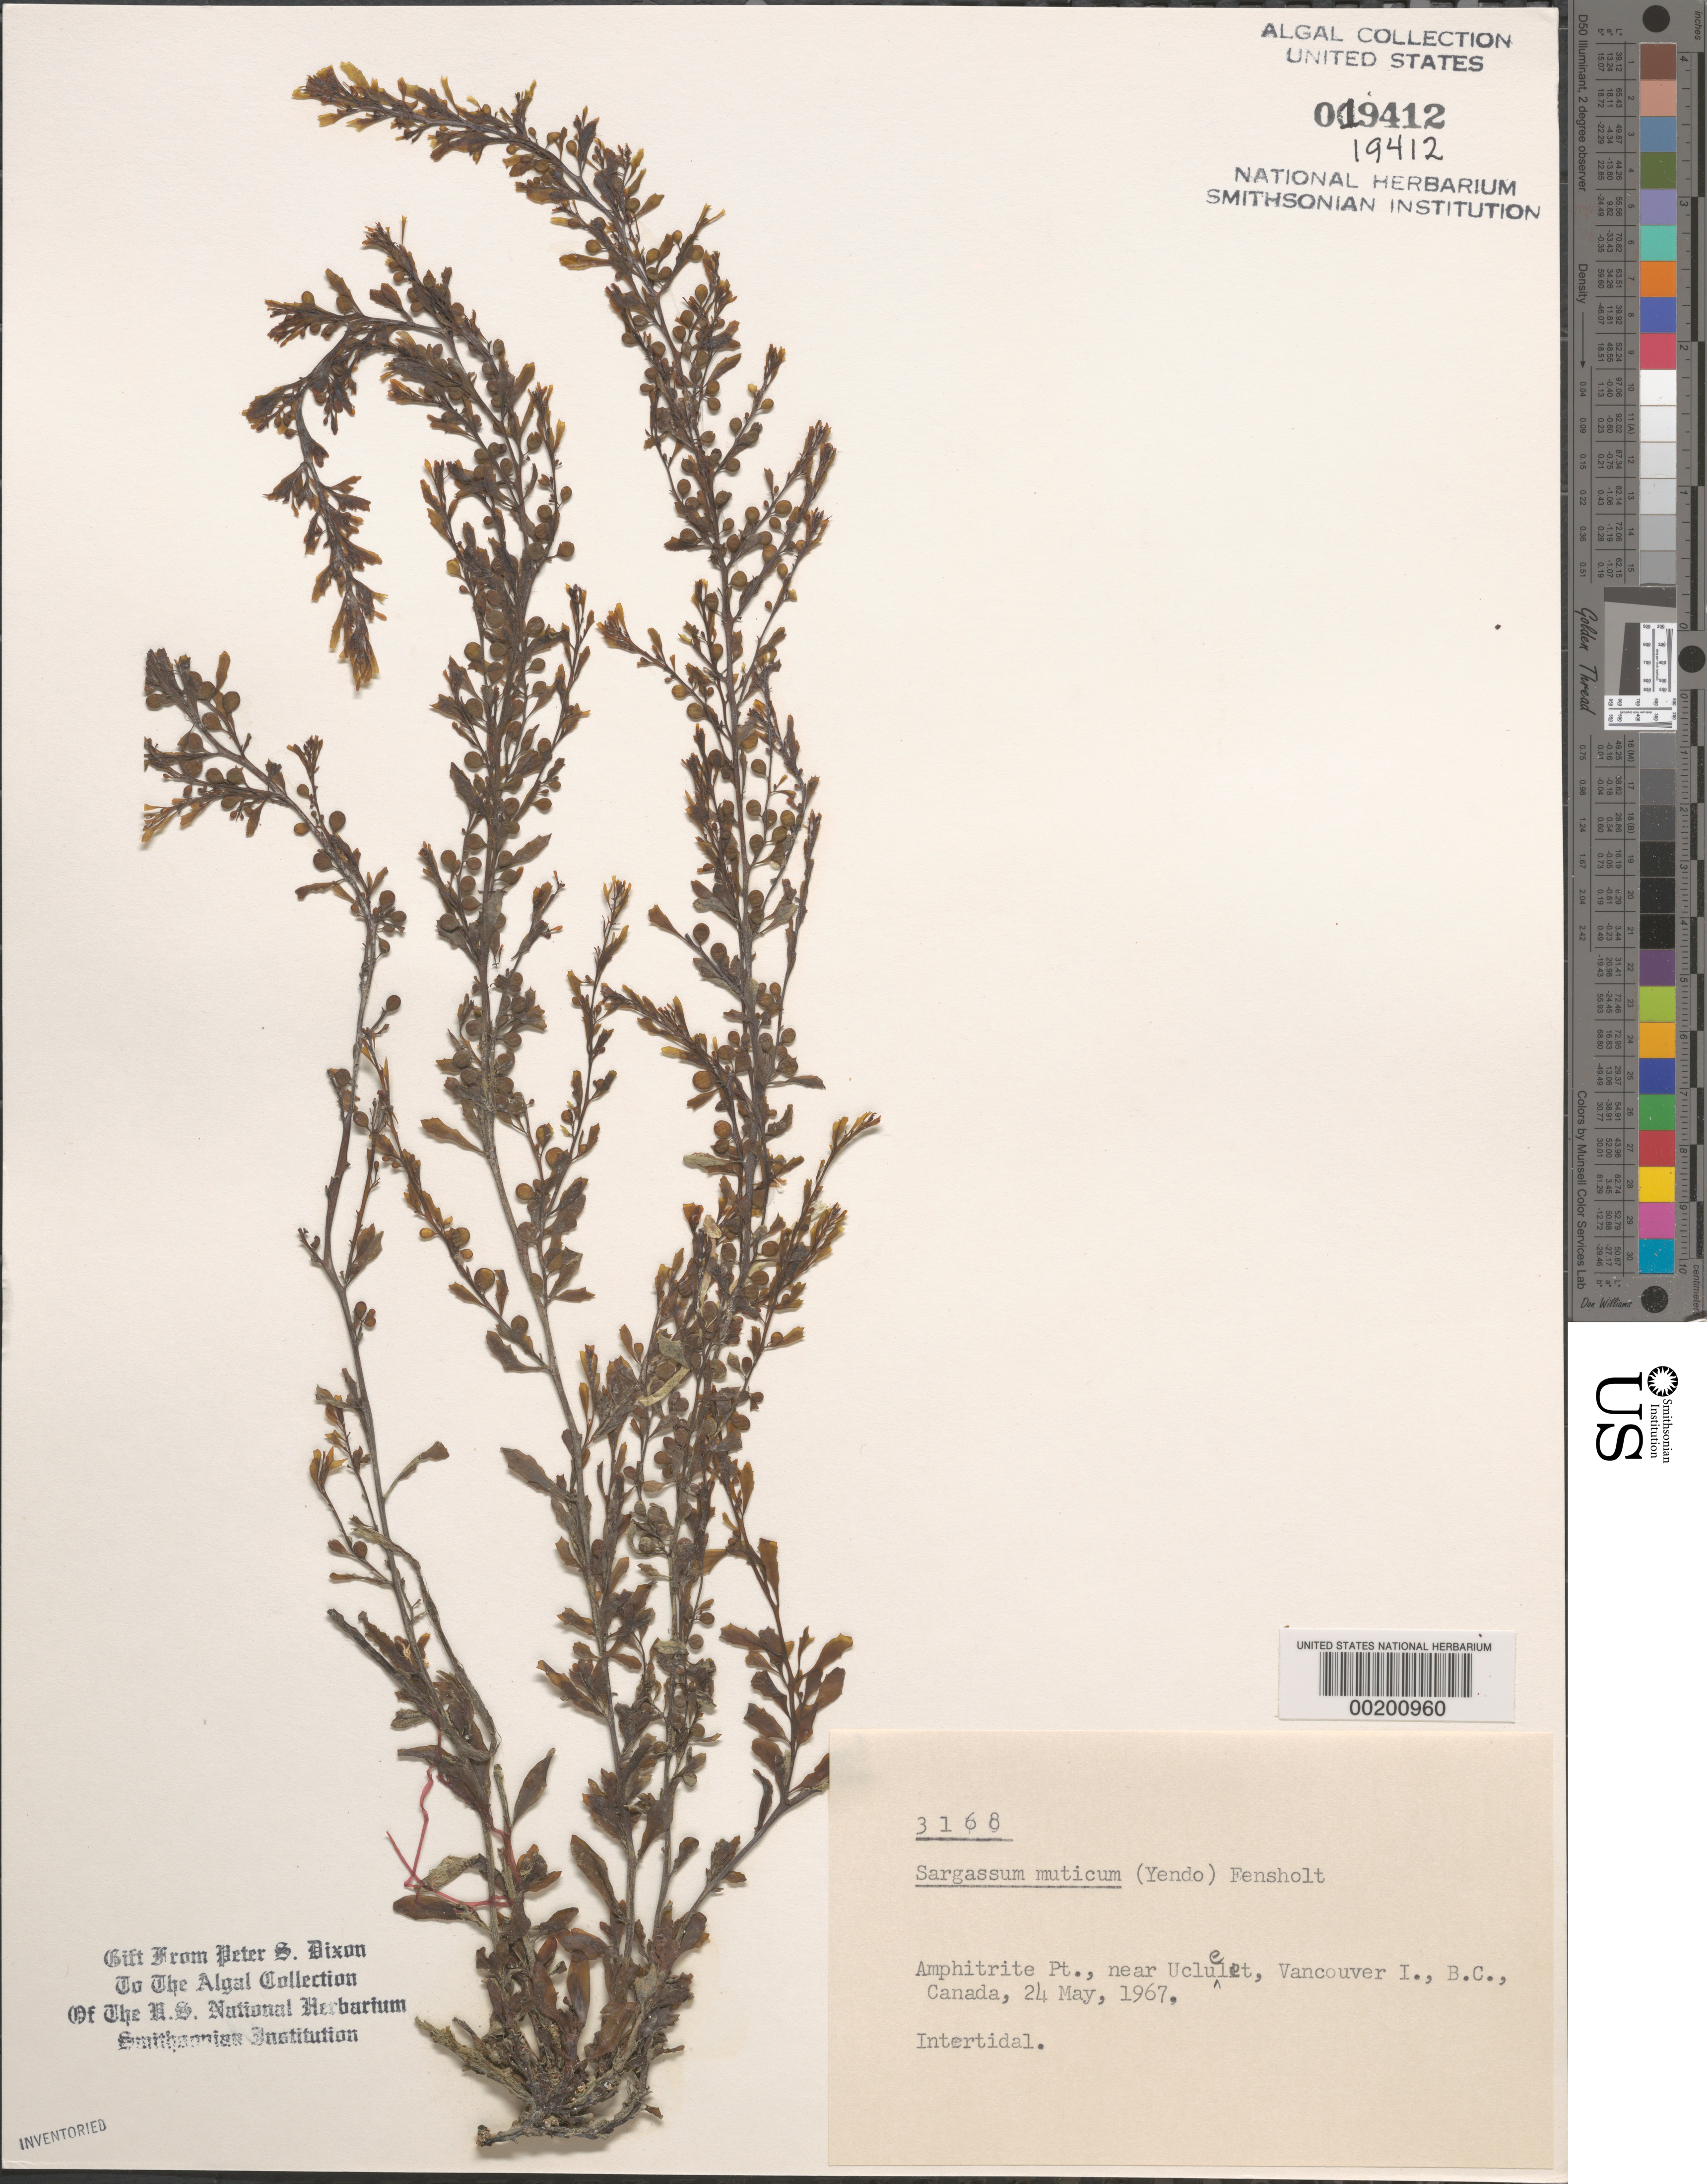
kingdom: Chromista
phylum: Ochrophyta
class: Phaeophyceae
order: Fucales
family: Sargassaceae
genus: Sargassum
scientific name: Sargassum muticum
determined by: Dixon, P. S.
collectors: P. S. Dixon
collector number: PSD 3168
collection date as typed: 24 May 1967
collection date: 1967-05-24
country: Canada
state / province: British Columbia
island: Vancouver Island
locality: Amphitrite Point, near Ucluelet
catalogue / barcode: US 19412